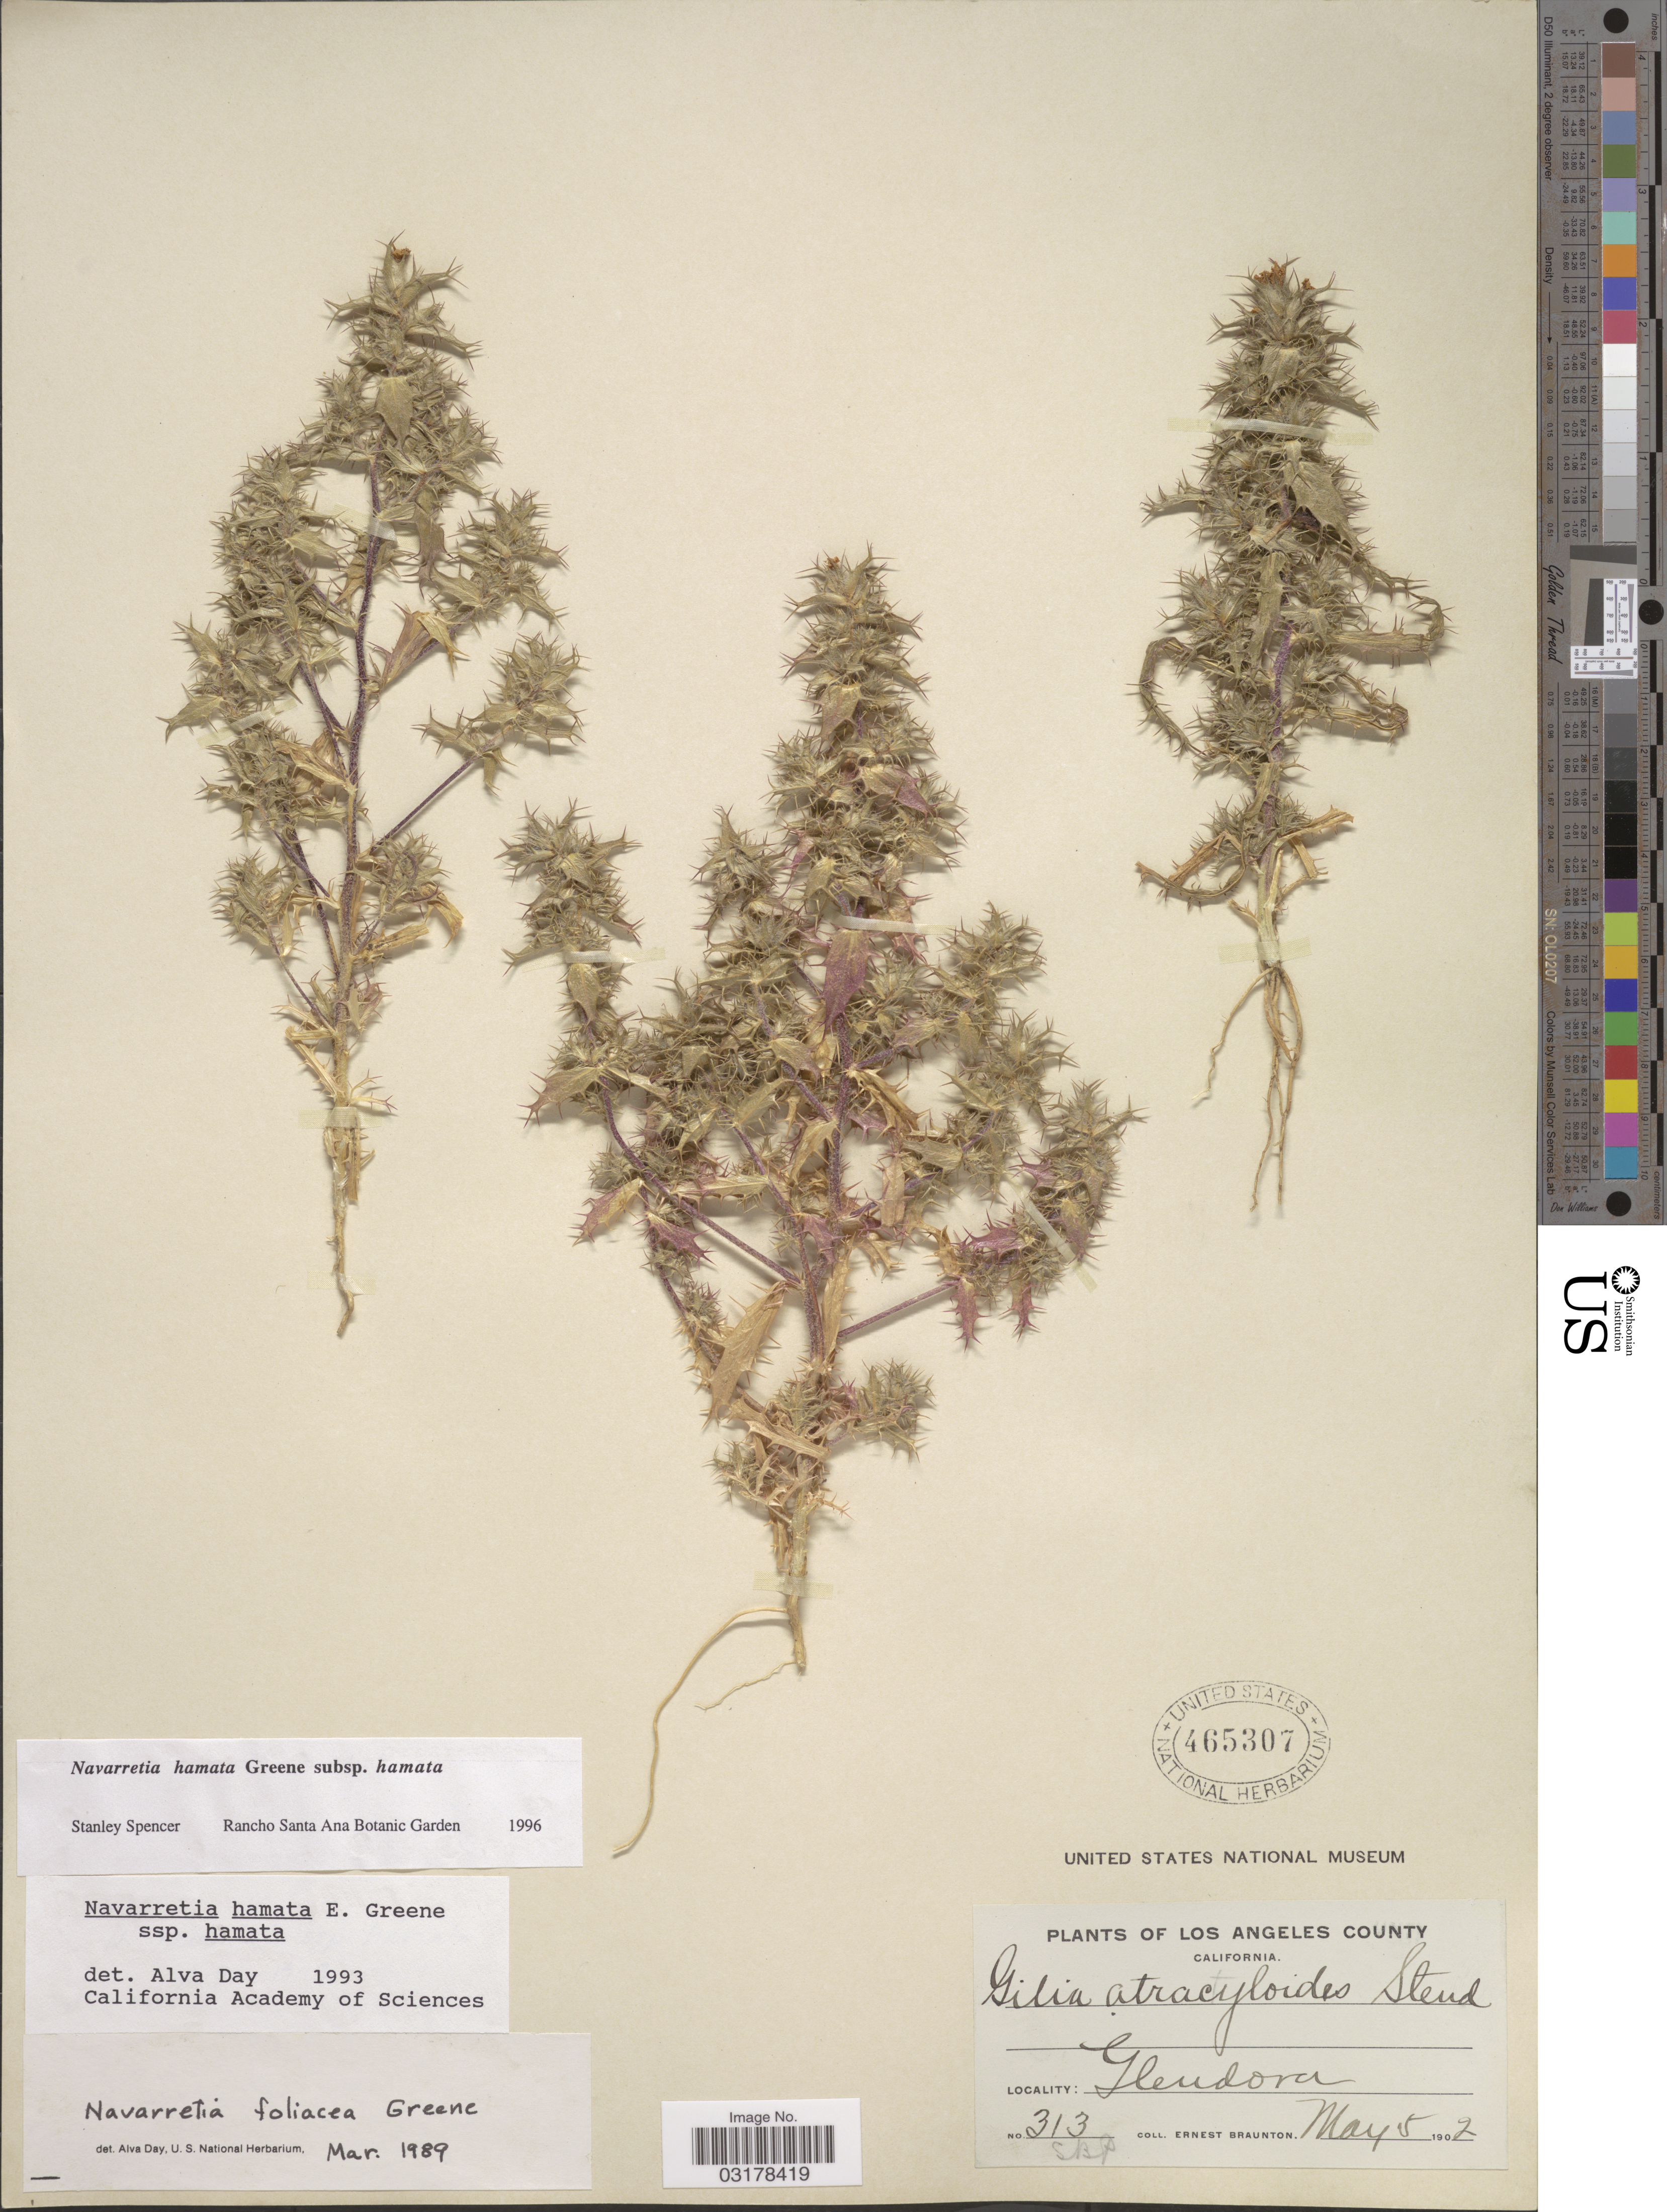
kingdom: Plantae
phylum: Tracheophyta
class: Magnoliopsida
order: Ericales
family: Polemoniaceae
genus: Navarretia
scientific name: Navarretia hamata var. hamata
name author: Greene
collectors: E. Braunton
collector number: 313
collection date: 1902-05-05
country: United States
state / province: California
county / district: Los Angeles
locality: Los Angeles County. Glendora.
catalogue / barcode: US 465307